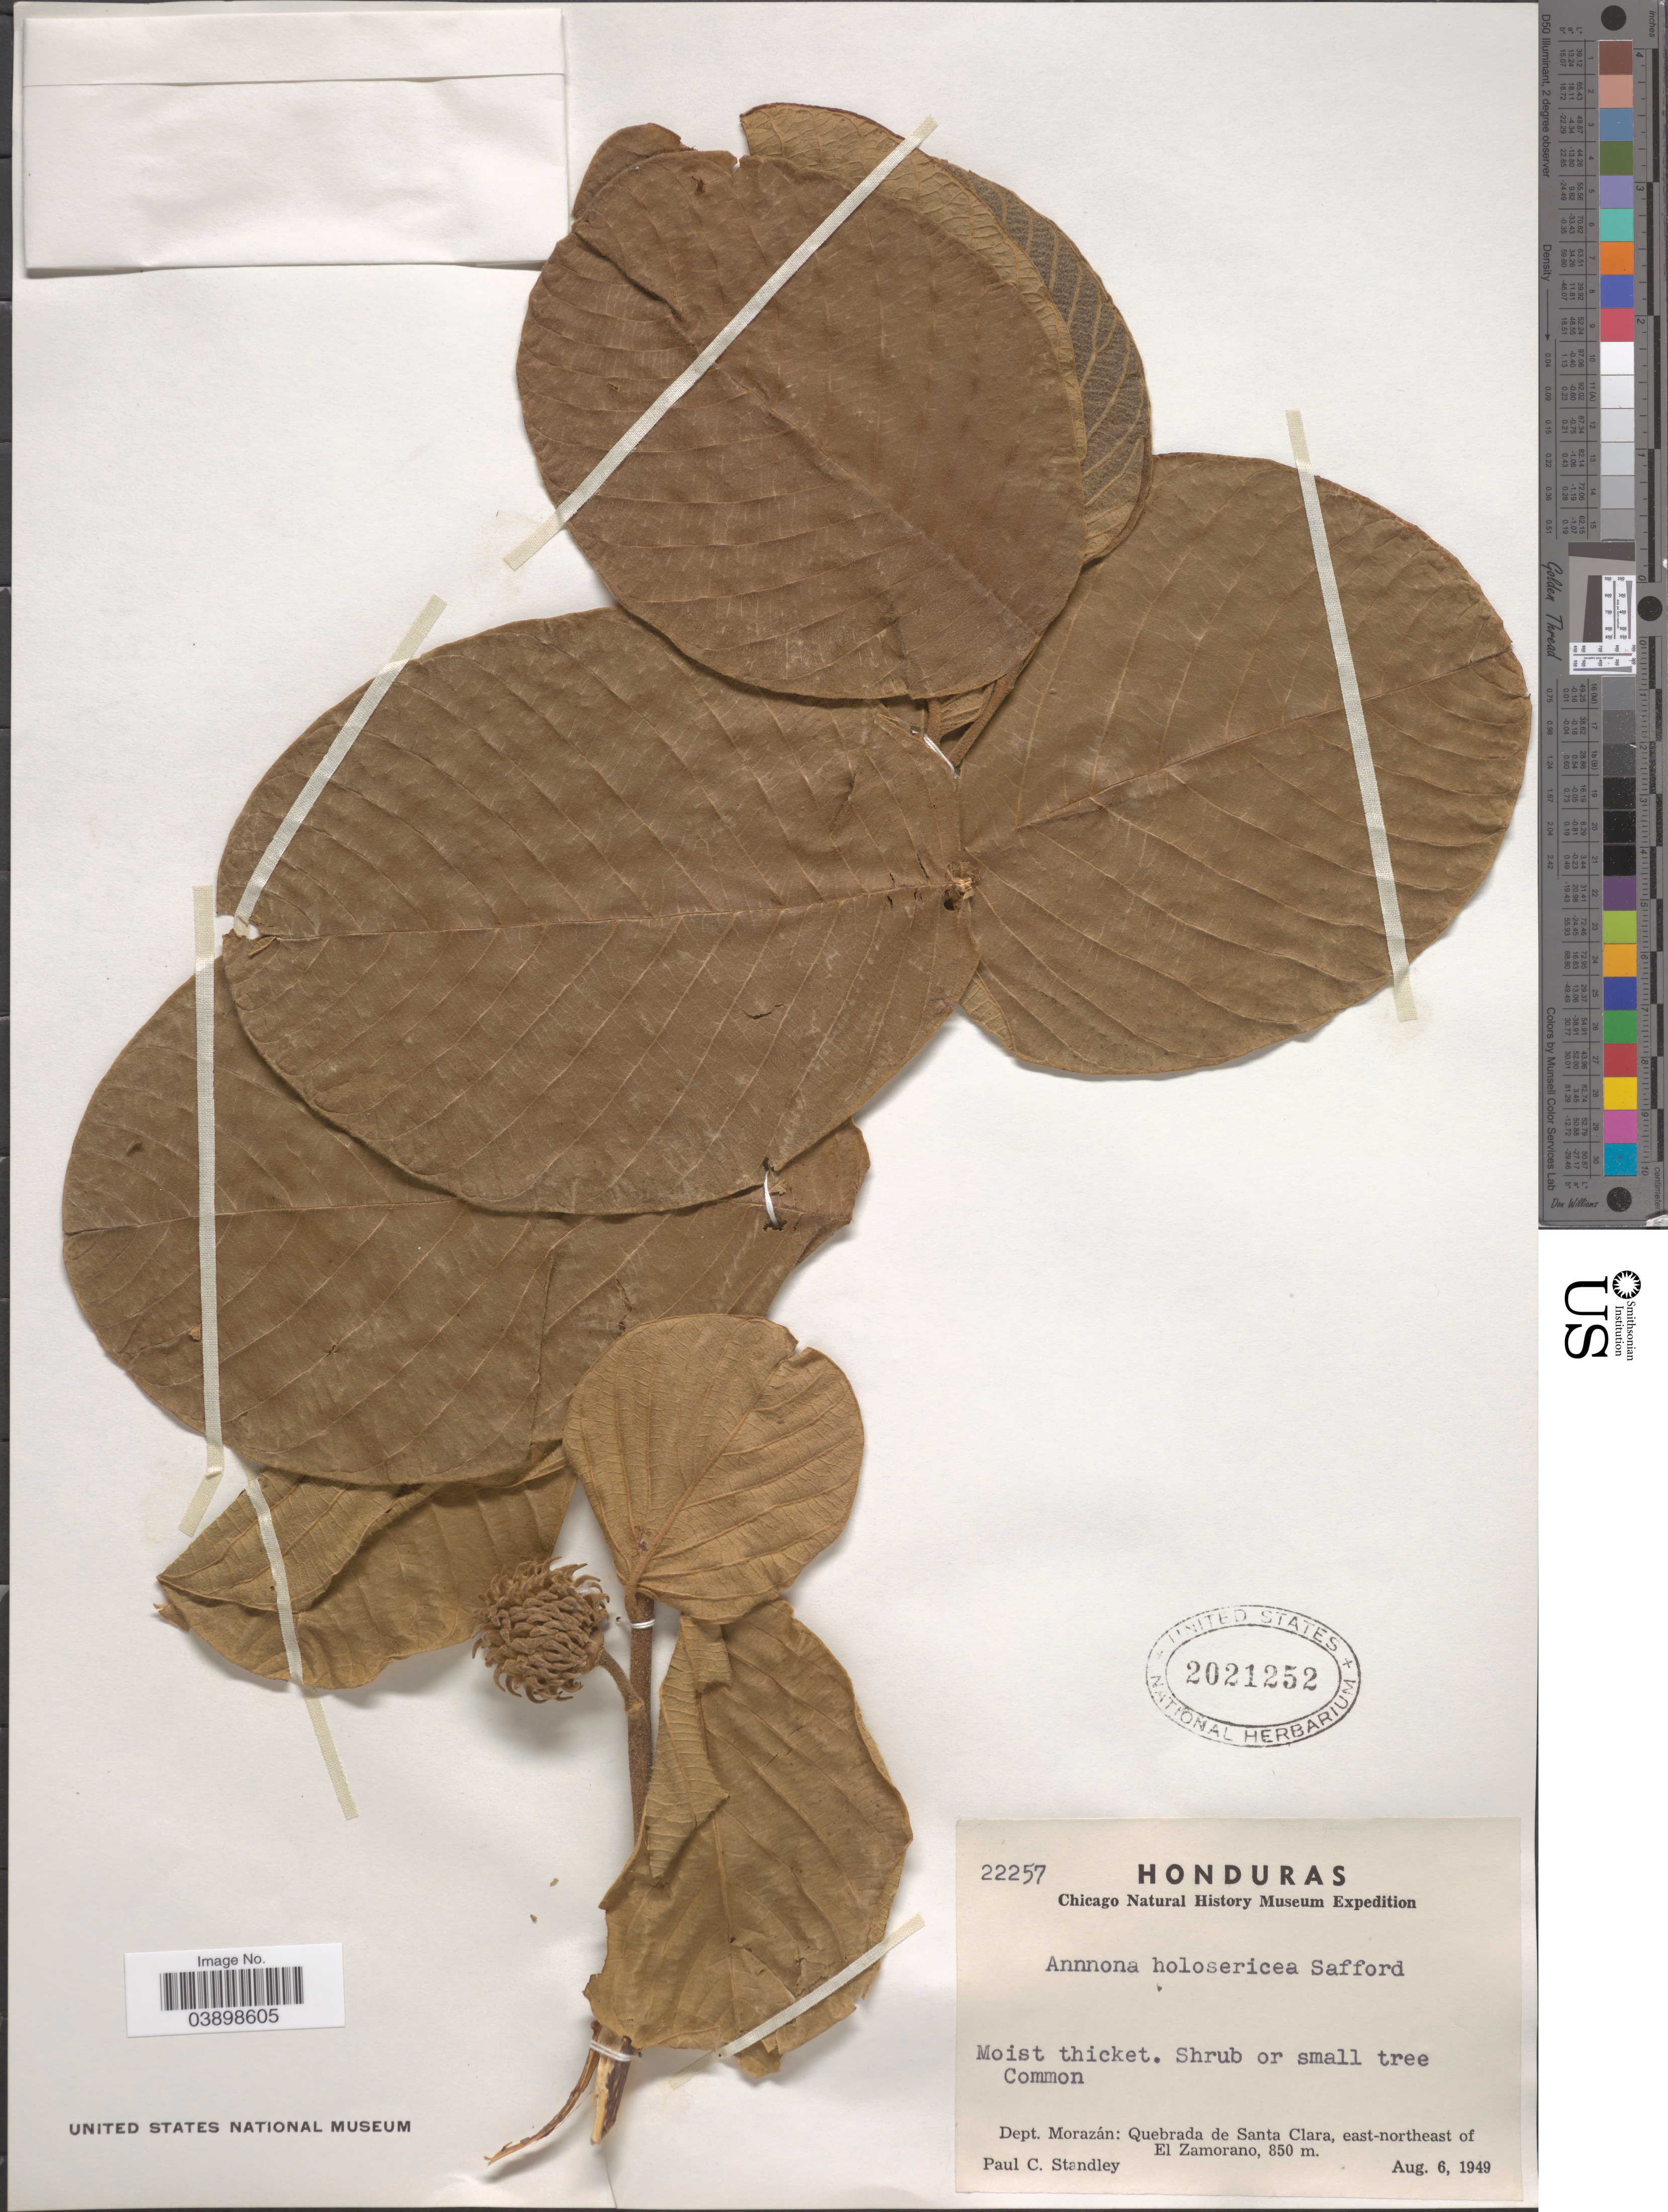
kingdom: Plantae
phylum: Tracheophyta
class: Magnoliopsida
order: Magnoliales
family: Annonaceae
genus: Annona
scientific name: Annona holosericea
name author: Saff.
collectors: P. C. Standley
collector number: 22257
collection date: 1949-08-06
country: Honduras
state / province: Fco. Morazán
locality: Dept. Morazán: Quebrada de Santa Clara, east-northeast of El Zamorano.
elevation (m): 850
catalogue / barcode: US 2021252